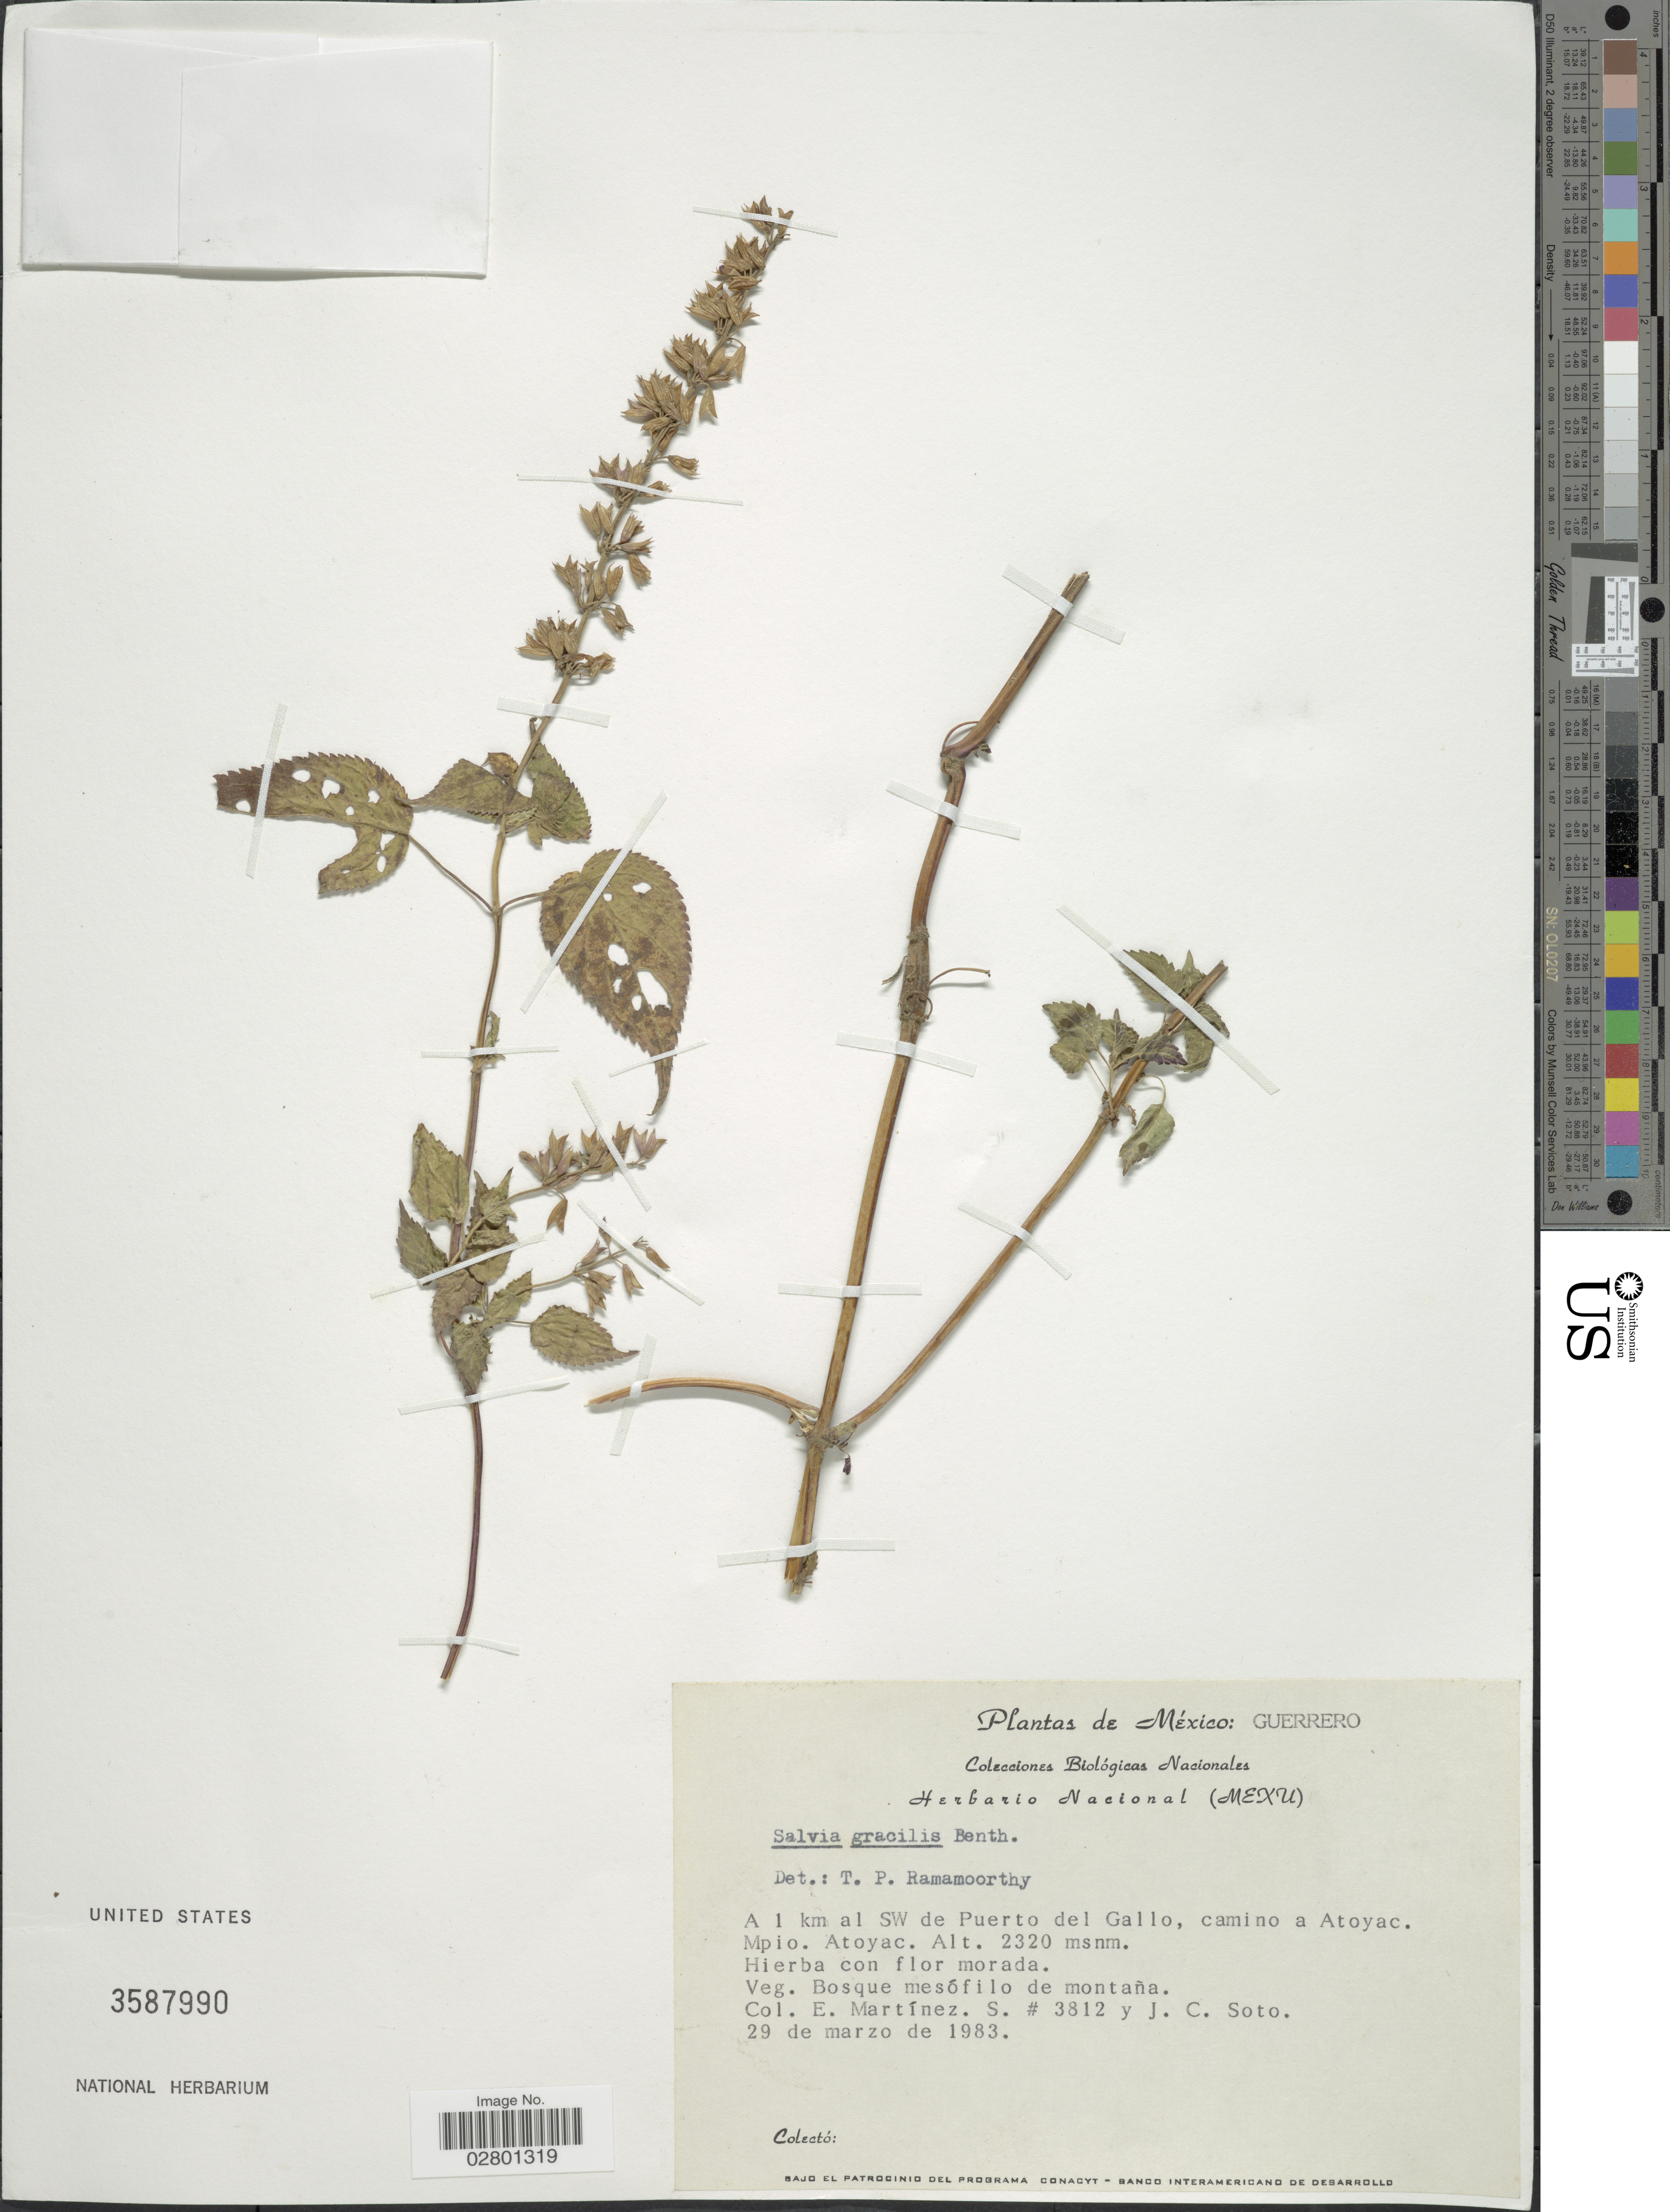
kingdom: Plantae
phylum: Tracheophyta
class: Magnoliopsida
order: Lamiales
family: Lamiaceae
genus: Salvia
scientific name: Salvia gracilis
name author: Benth.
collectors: E. M. Martínez S. & J. Soto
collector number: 3812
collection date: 1983-03-29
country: Mexico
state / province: Guerrero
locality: A 1 km al SW de Puerto del Gallo, camino a Atoyac. Mpio. Atoyac.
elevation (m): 2320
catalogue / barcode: US 3587990